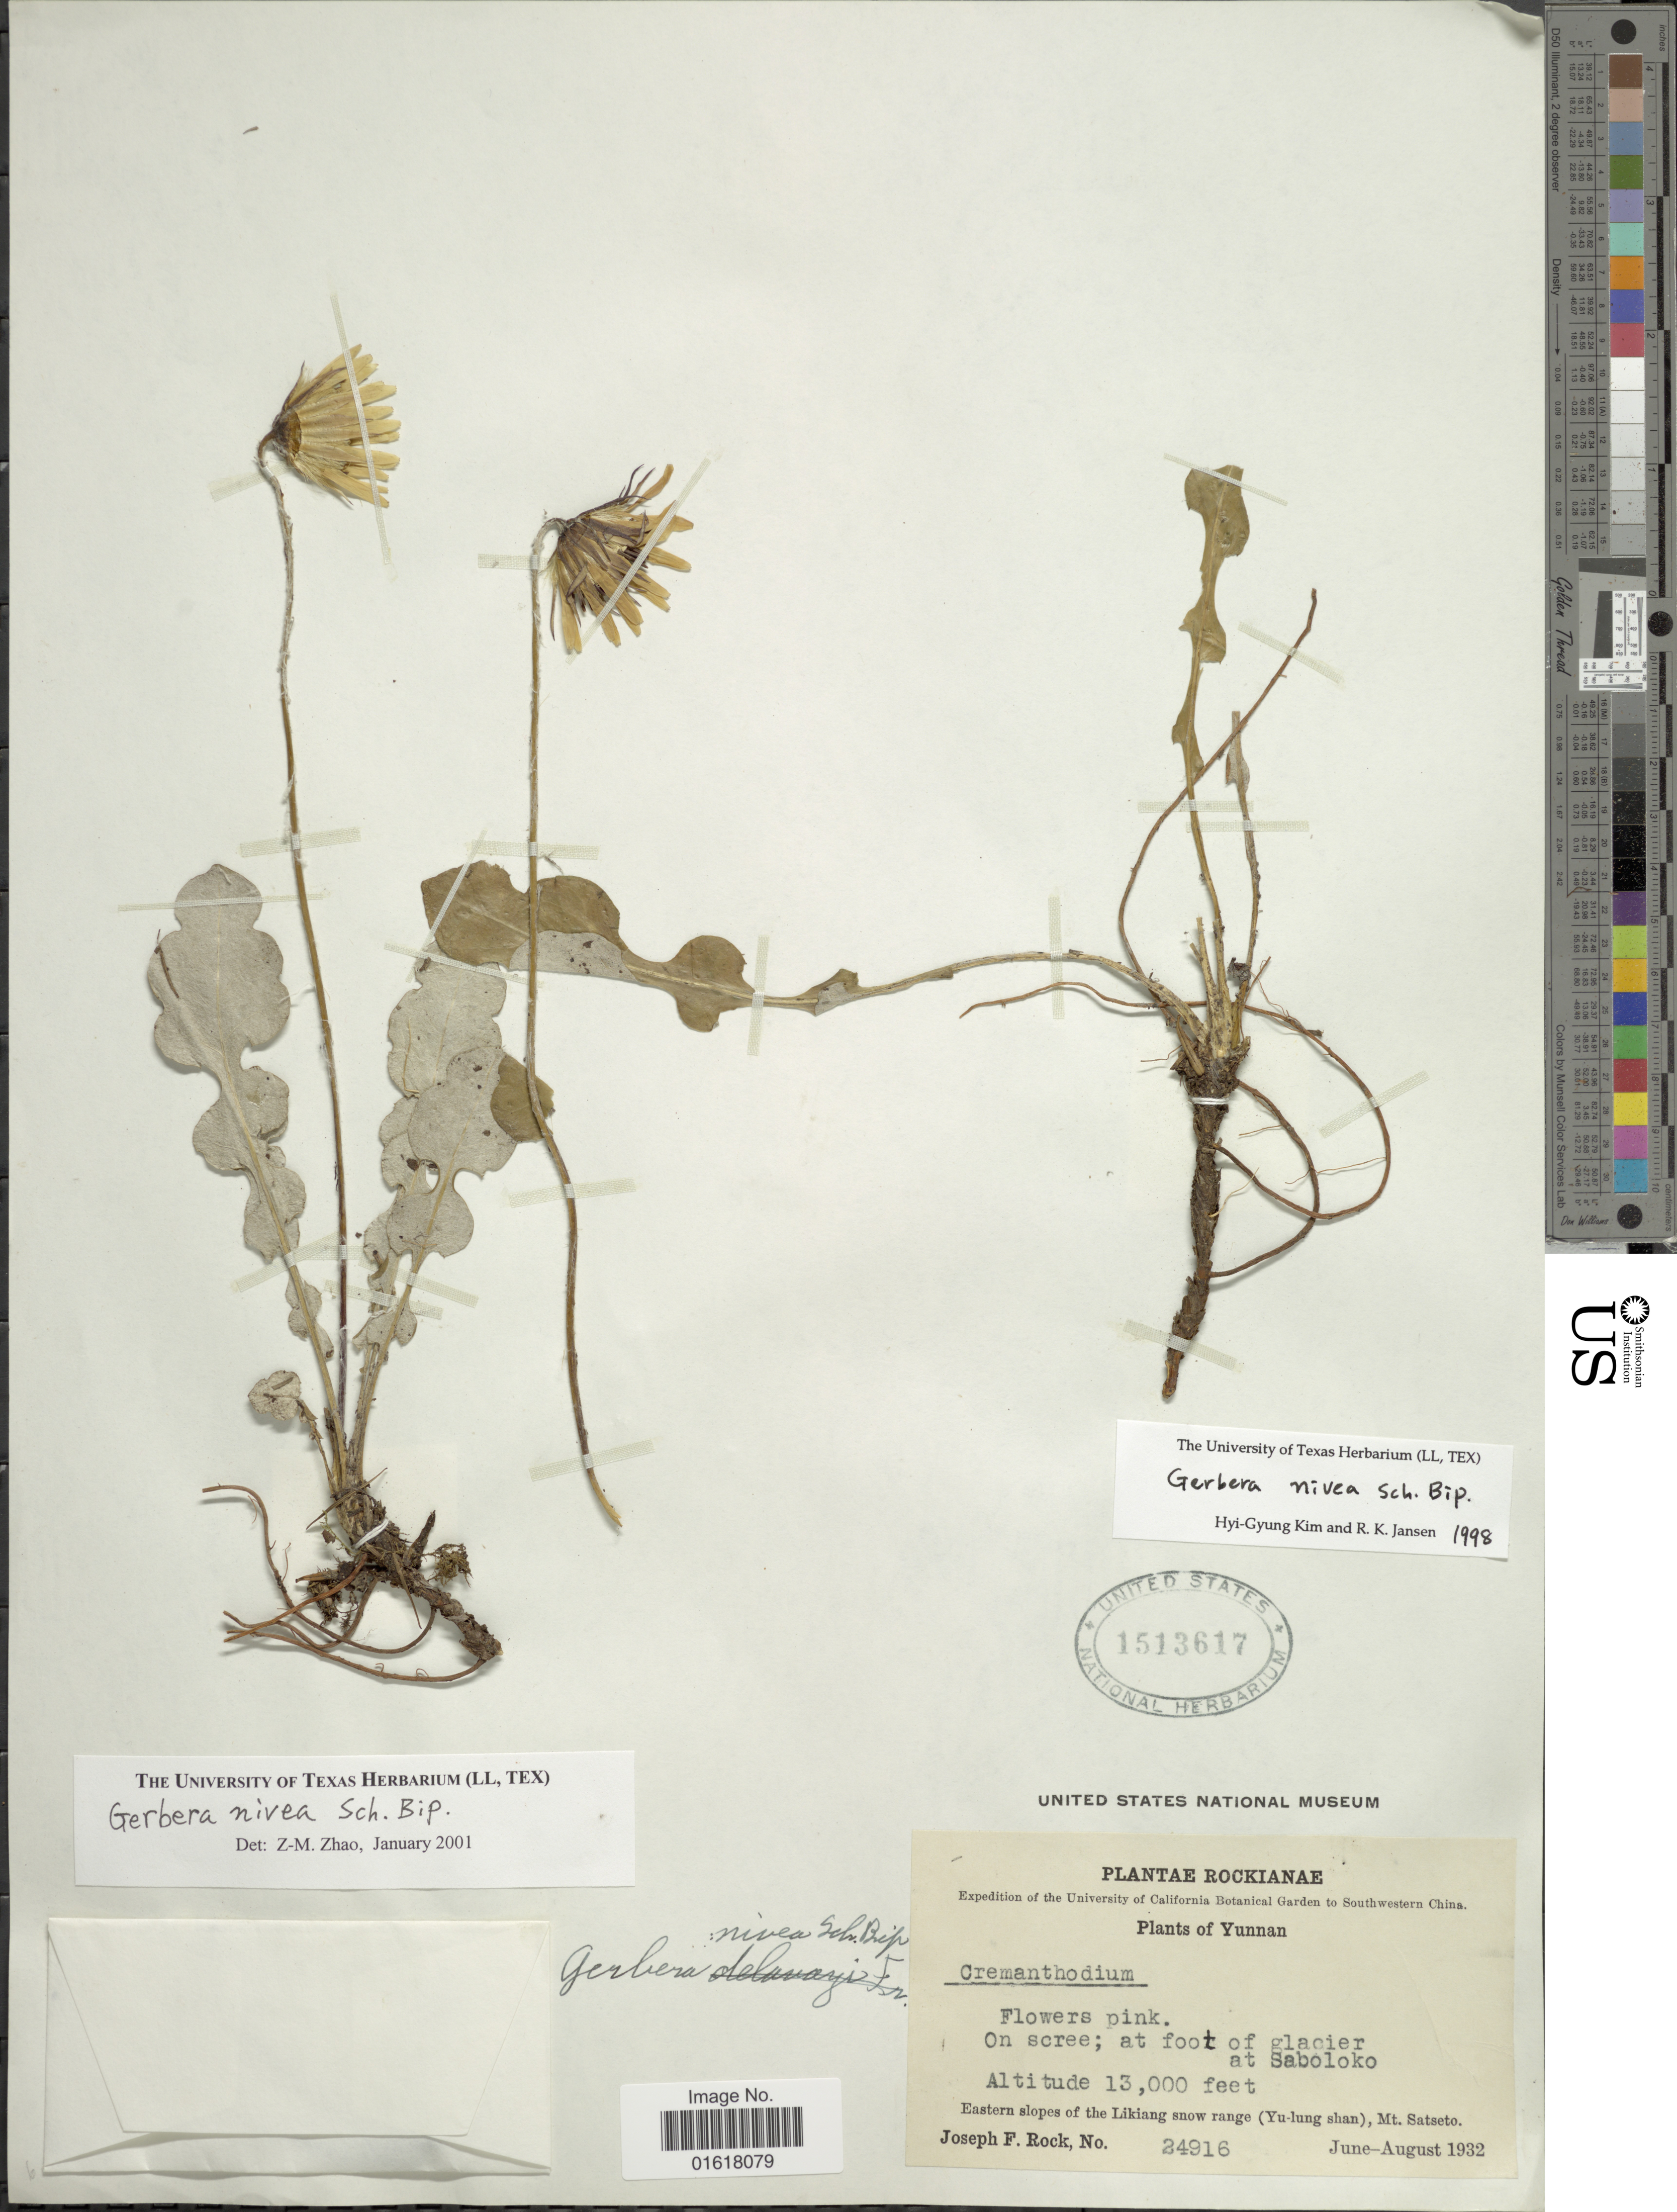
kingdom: Plantae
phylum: Tracheophyta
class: Magnoliopsida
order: Asterales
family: Asteraceae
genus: Gerbera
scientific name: Gerbera nivea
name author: (DC.) Sch. Bip.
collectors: J. F. Rock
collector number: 24916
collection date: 1932-06/1932-08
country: China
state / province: Yunnan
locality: Eastern slopes of the Likiang snow range (Yu-lung shan), Mt. Satseto. at foot of glacier at Saboloko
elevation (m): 3962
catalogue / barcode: US 1513617